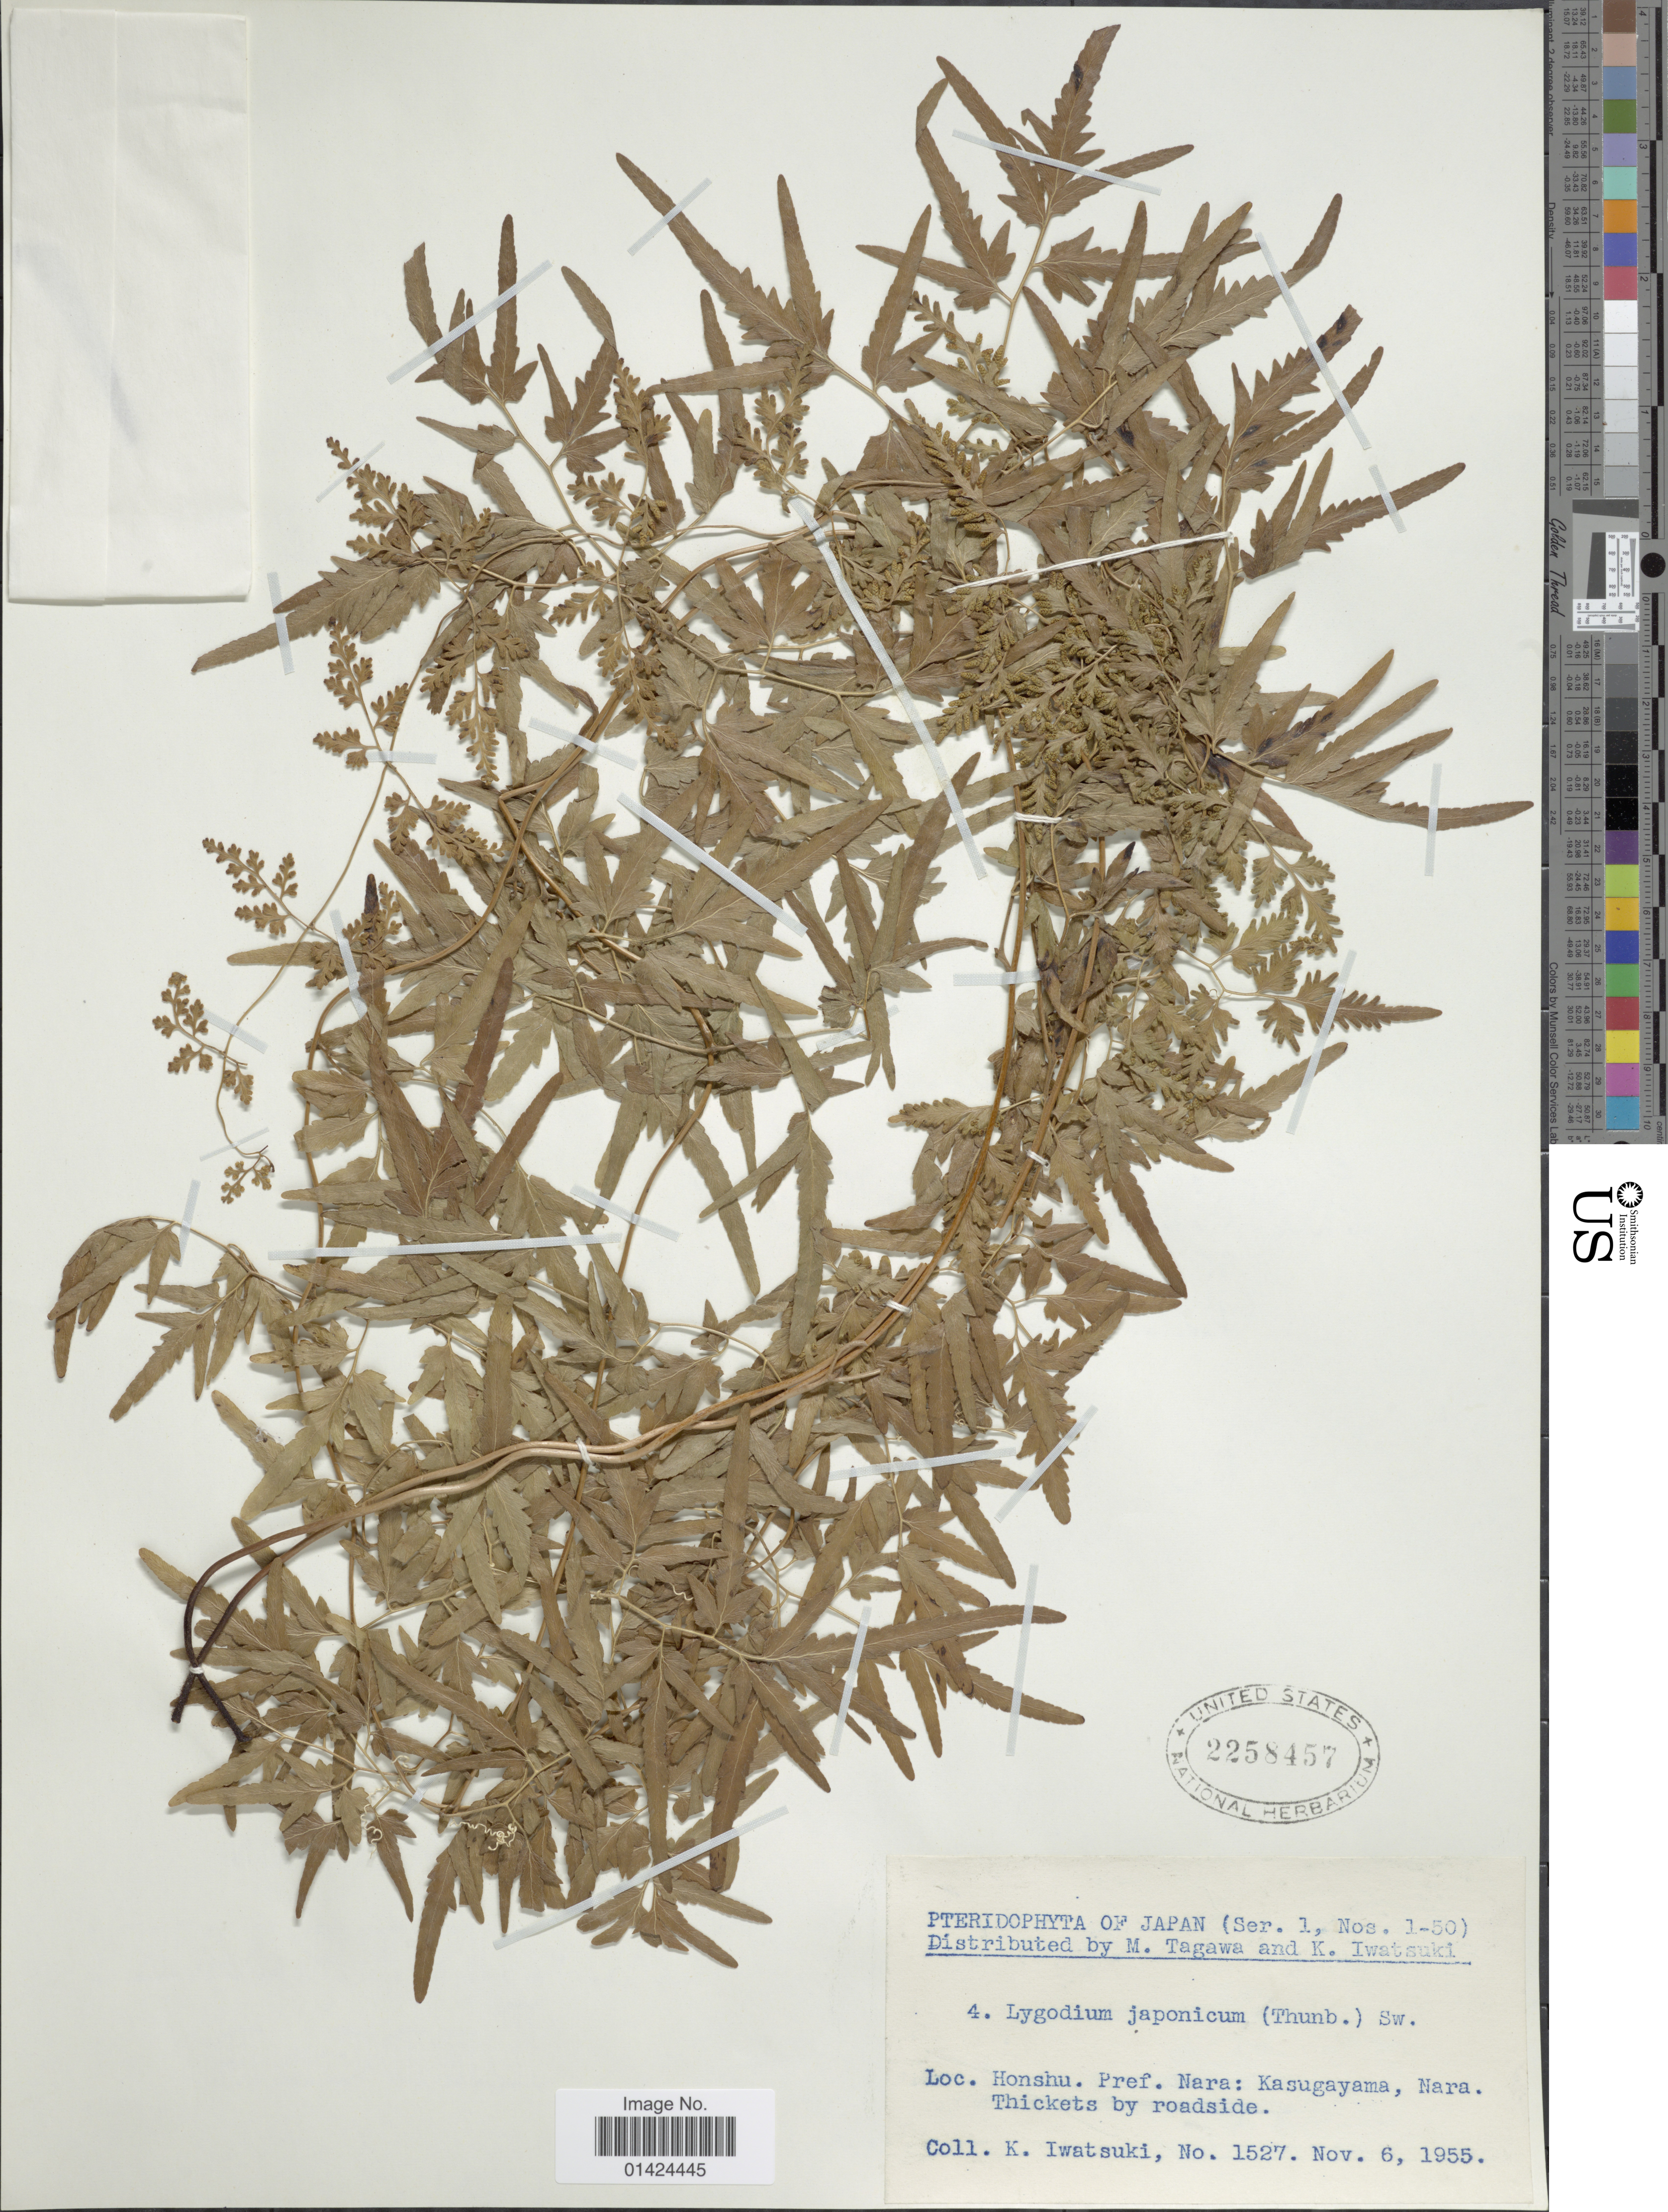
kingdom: Plantae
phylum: Tracheophyta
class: Polypodiopsida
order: Schizaeales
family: Lygodiaceae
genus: Lygodium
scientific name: Lygodium japonicum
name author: (Thunb.) Sw.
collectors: K. Iwatsuki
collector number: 1527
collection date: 1955-11-06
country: Japan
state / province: Nara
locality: Honshu. Kasugayama, Nara. Thickets by roadside.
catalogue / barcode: US 2258457